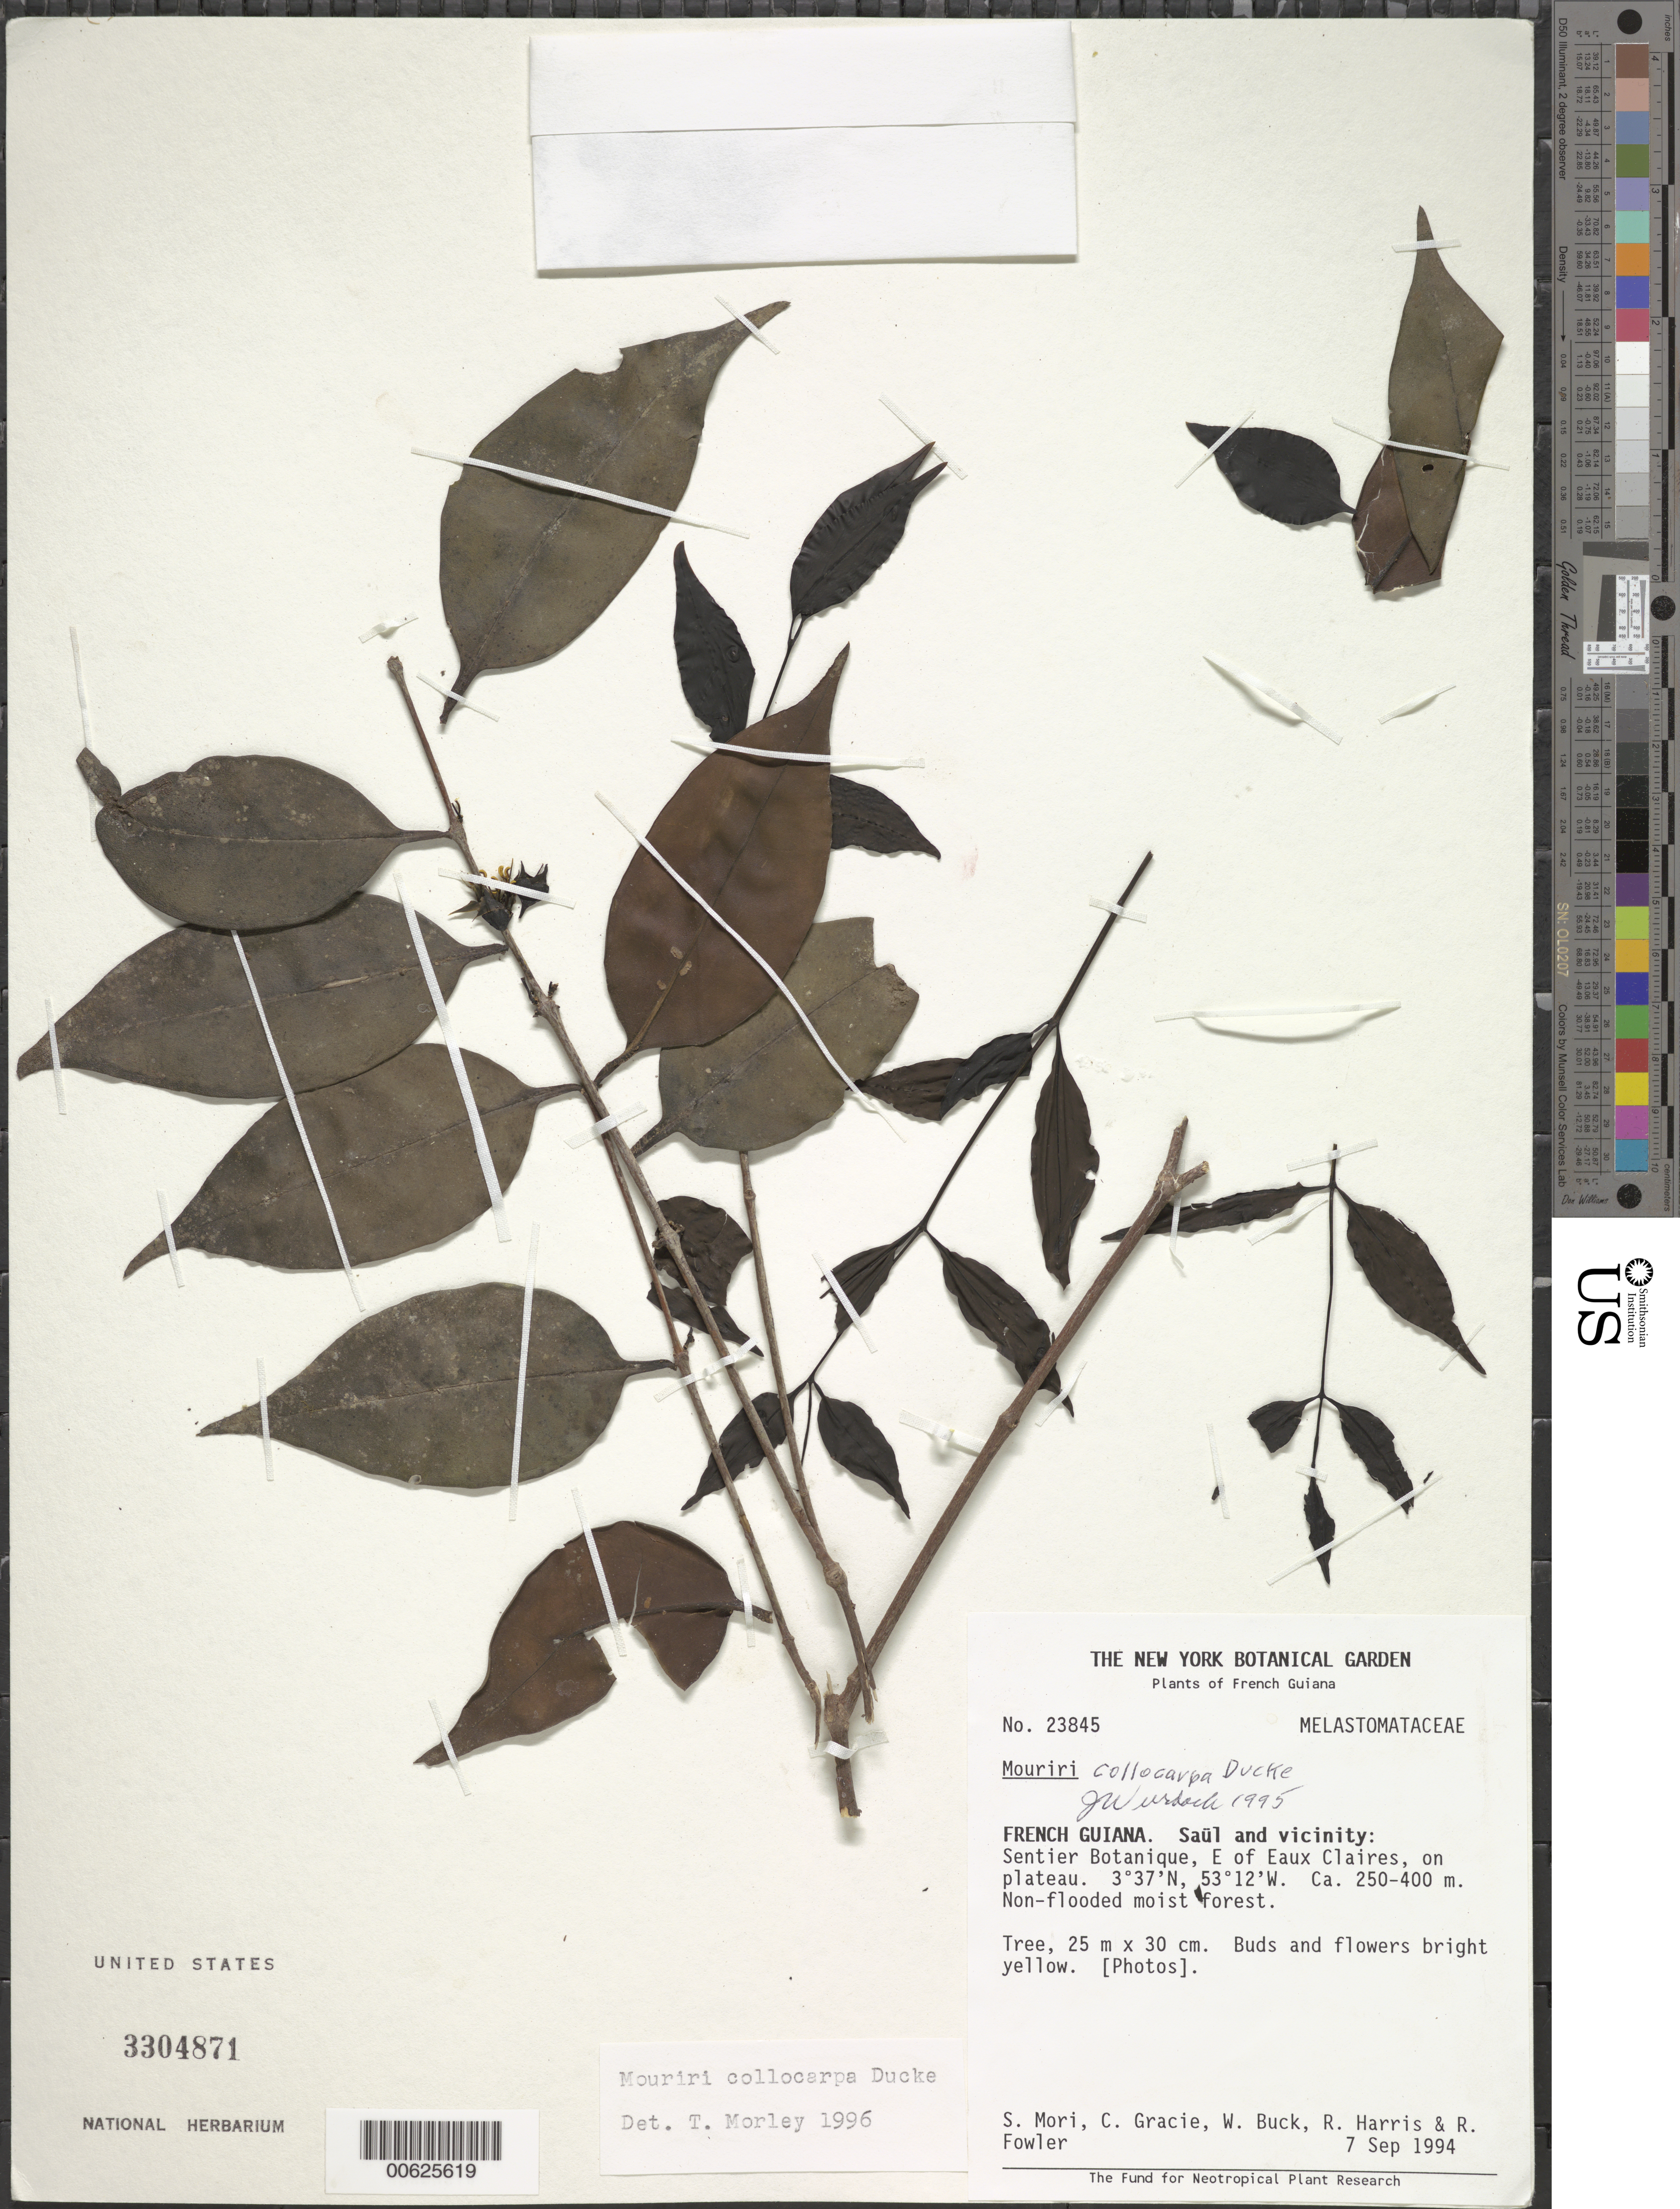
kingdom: Plantae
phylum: Tracheophyta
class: Magnoliopsida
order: Myrtales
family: Melastomataceae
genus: Mouriri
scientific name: Mouriri collocarpa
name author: Ducke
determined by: Morley, T.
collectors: S. Mori et al.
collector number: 23845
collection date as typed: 7-Sep-94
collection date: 1994-09-07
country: French Guiana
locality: Saül and vic., Sentier Botanique, E of Eaux Claires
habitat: Non-flooded moist forest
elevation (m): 250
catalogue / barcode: US 3304871